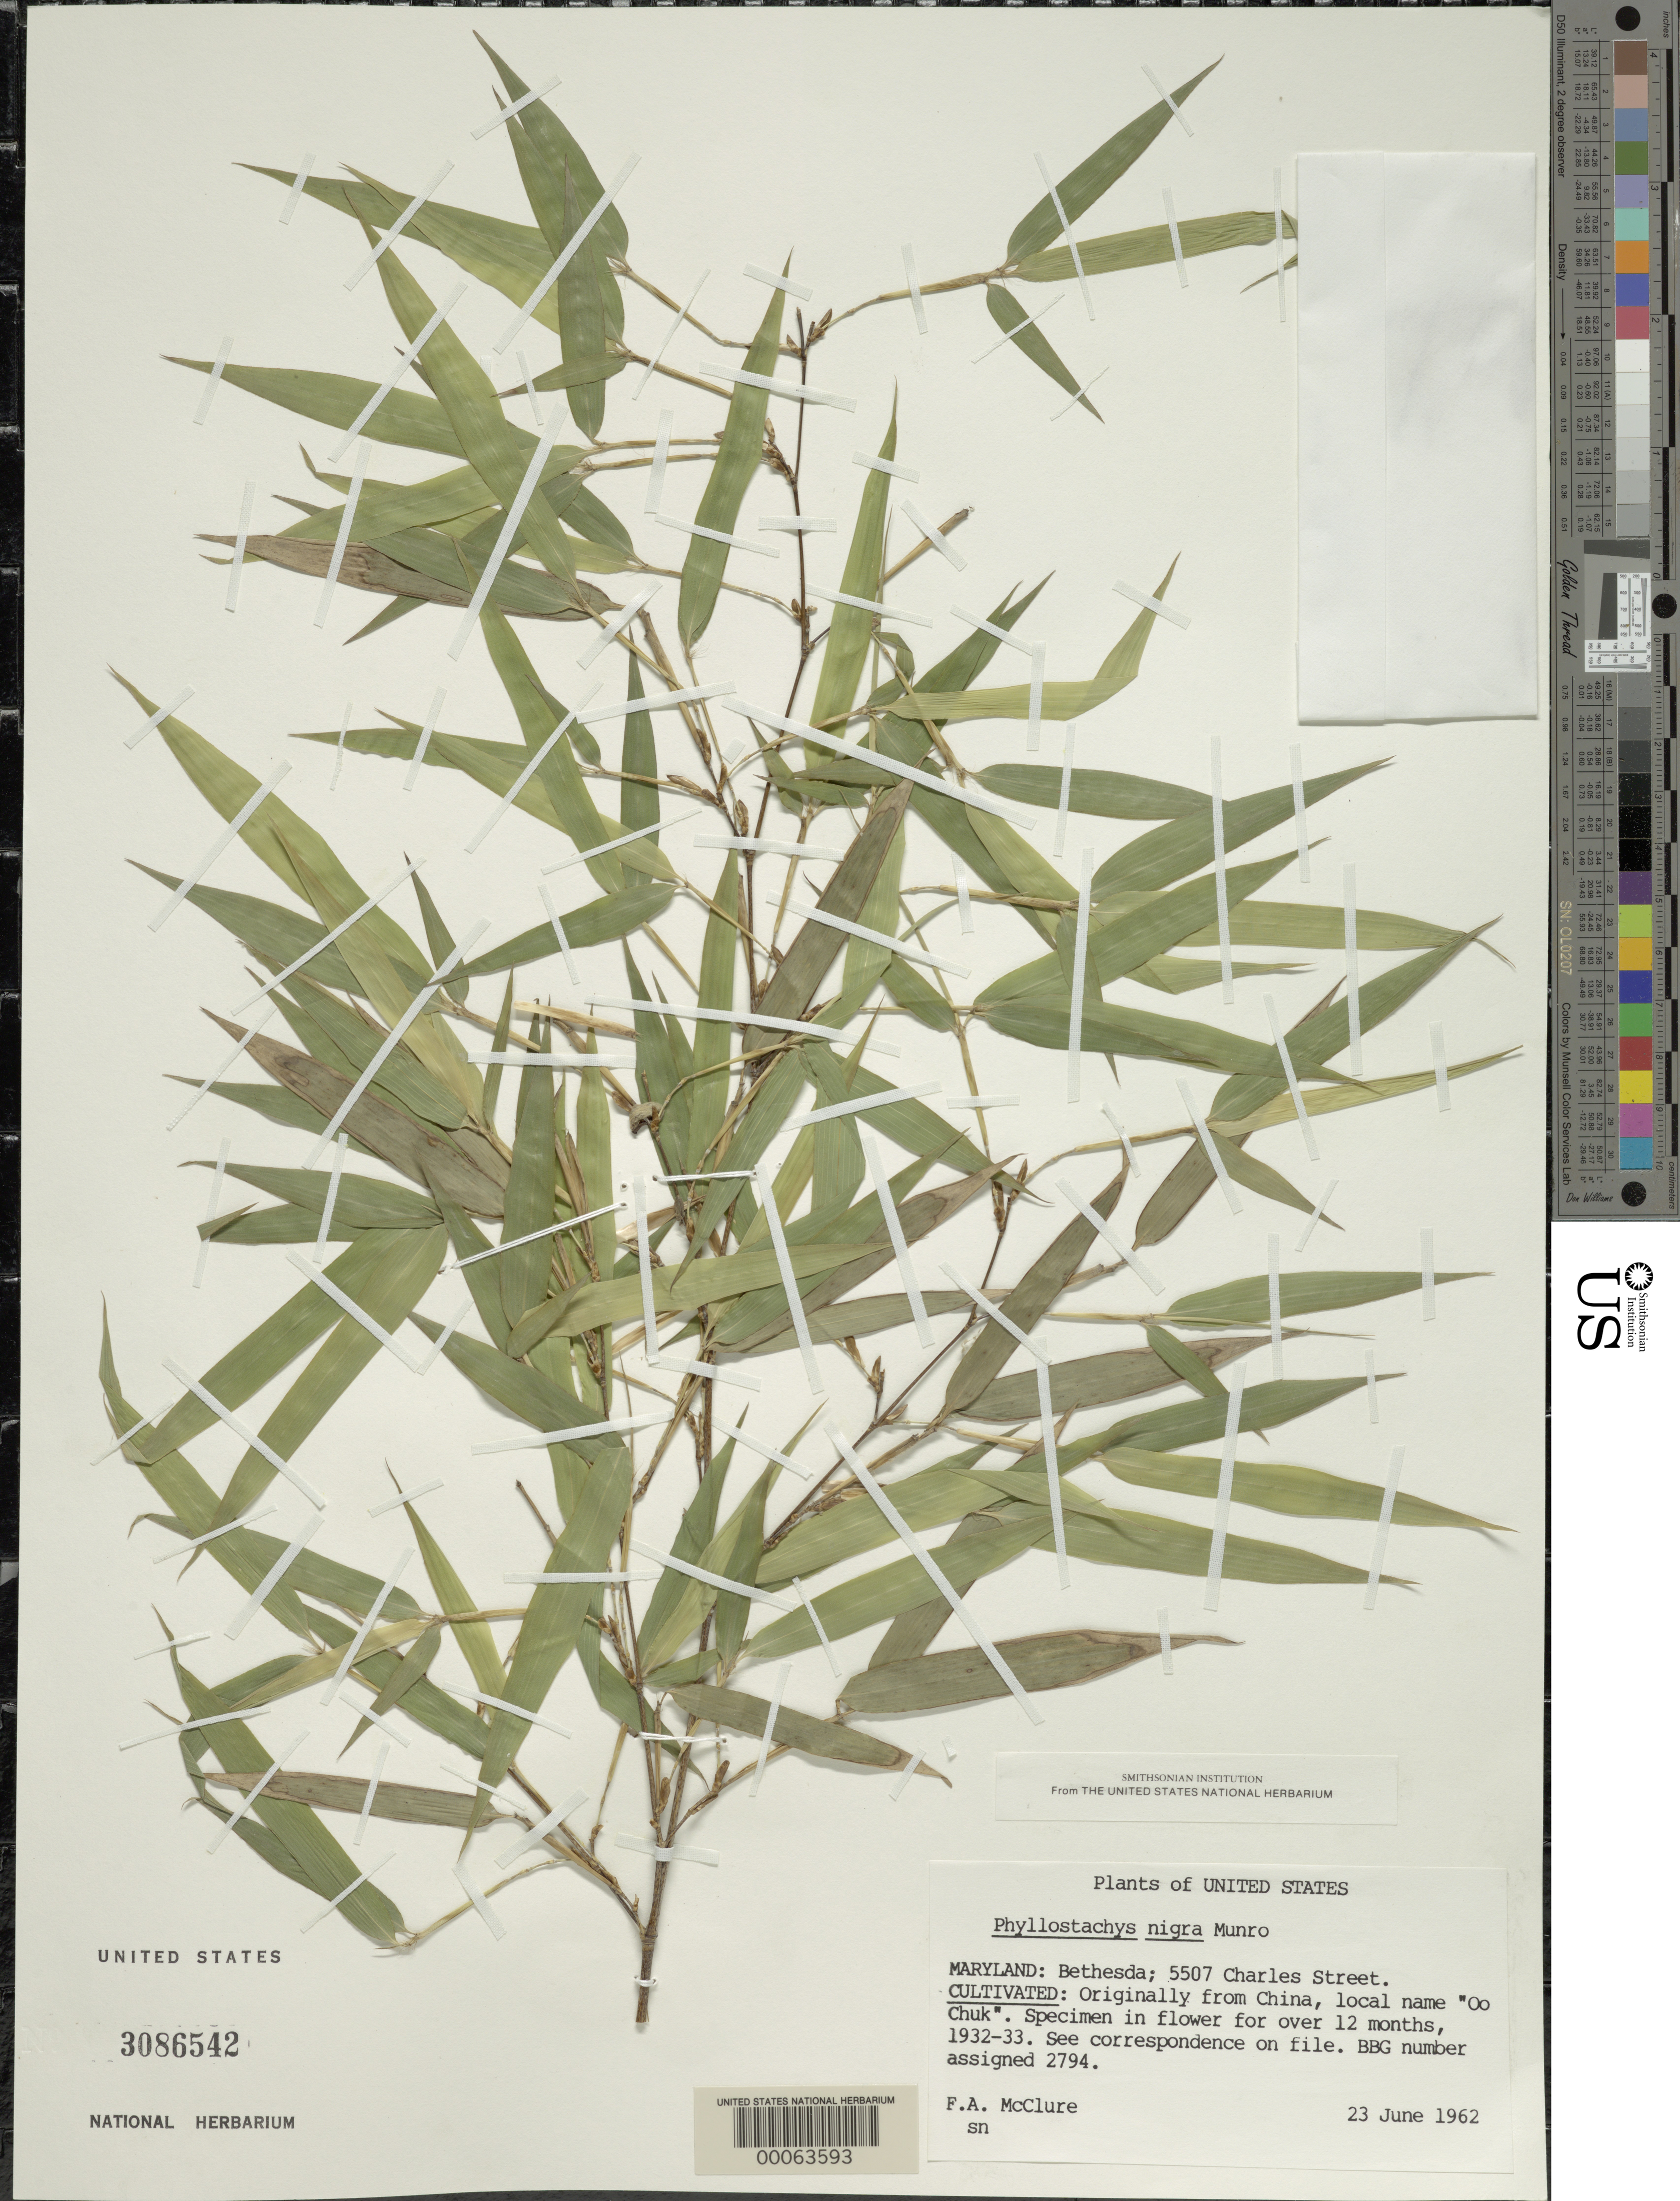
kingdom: Plantae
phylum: Tracheophyta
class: Liliopsida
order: Poales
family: Poaceae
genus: Phyllostachys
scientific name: Phyllostachys nigra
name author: (Lodd. ex Lindl.) Munro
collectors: F. A. McClure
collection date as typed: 23 Jun 1962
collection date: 1962-06-23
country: United States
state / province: Maryland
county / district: Montgomery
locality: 5507 Charles Street, Bethesda (McClure's garden)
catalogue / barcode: US 3086542